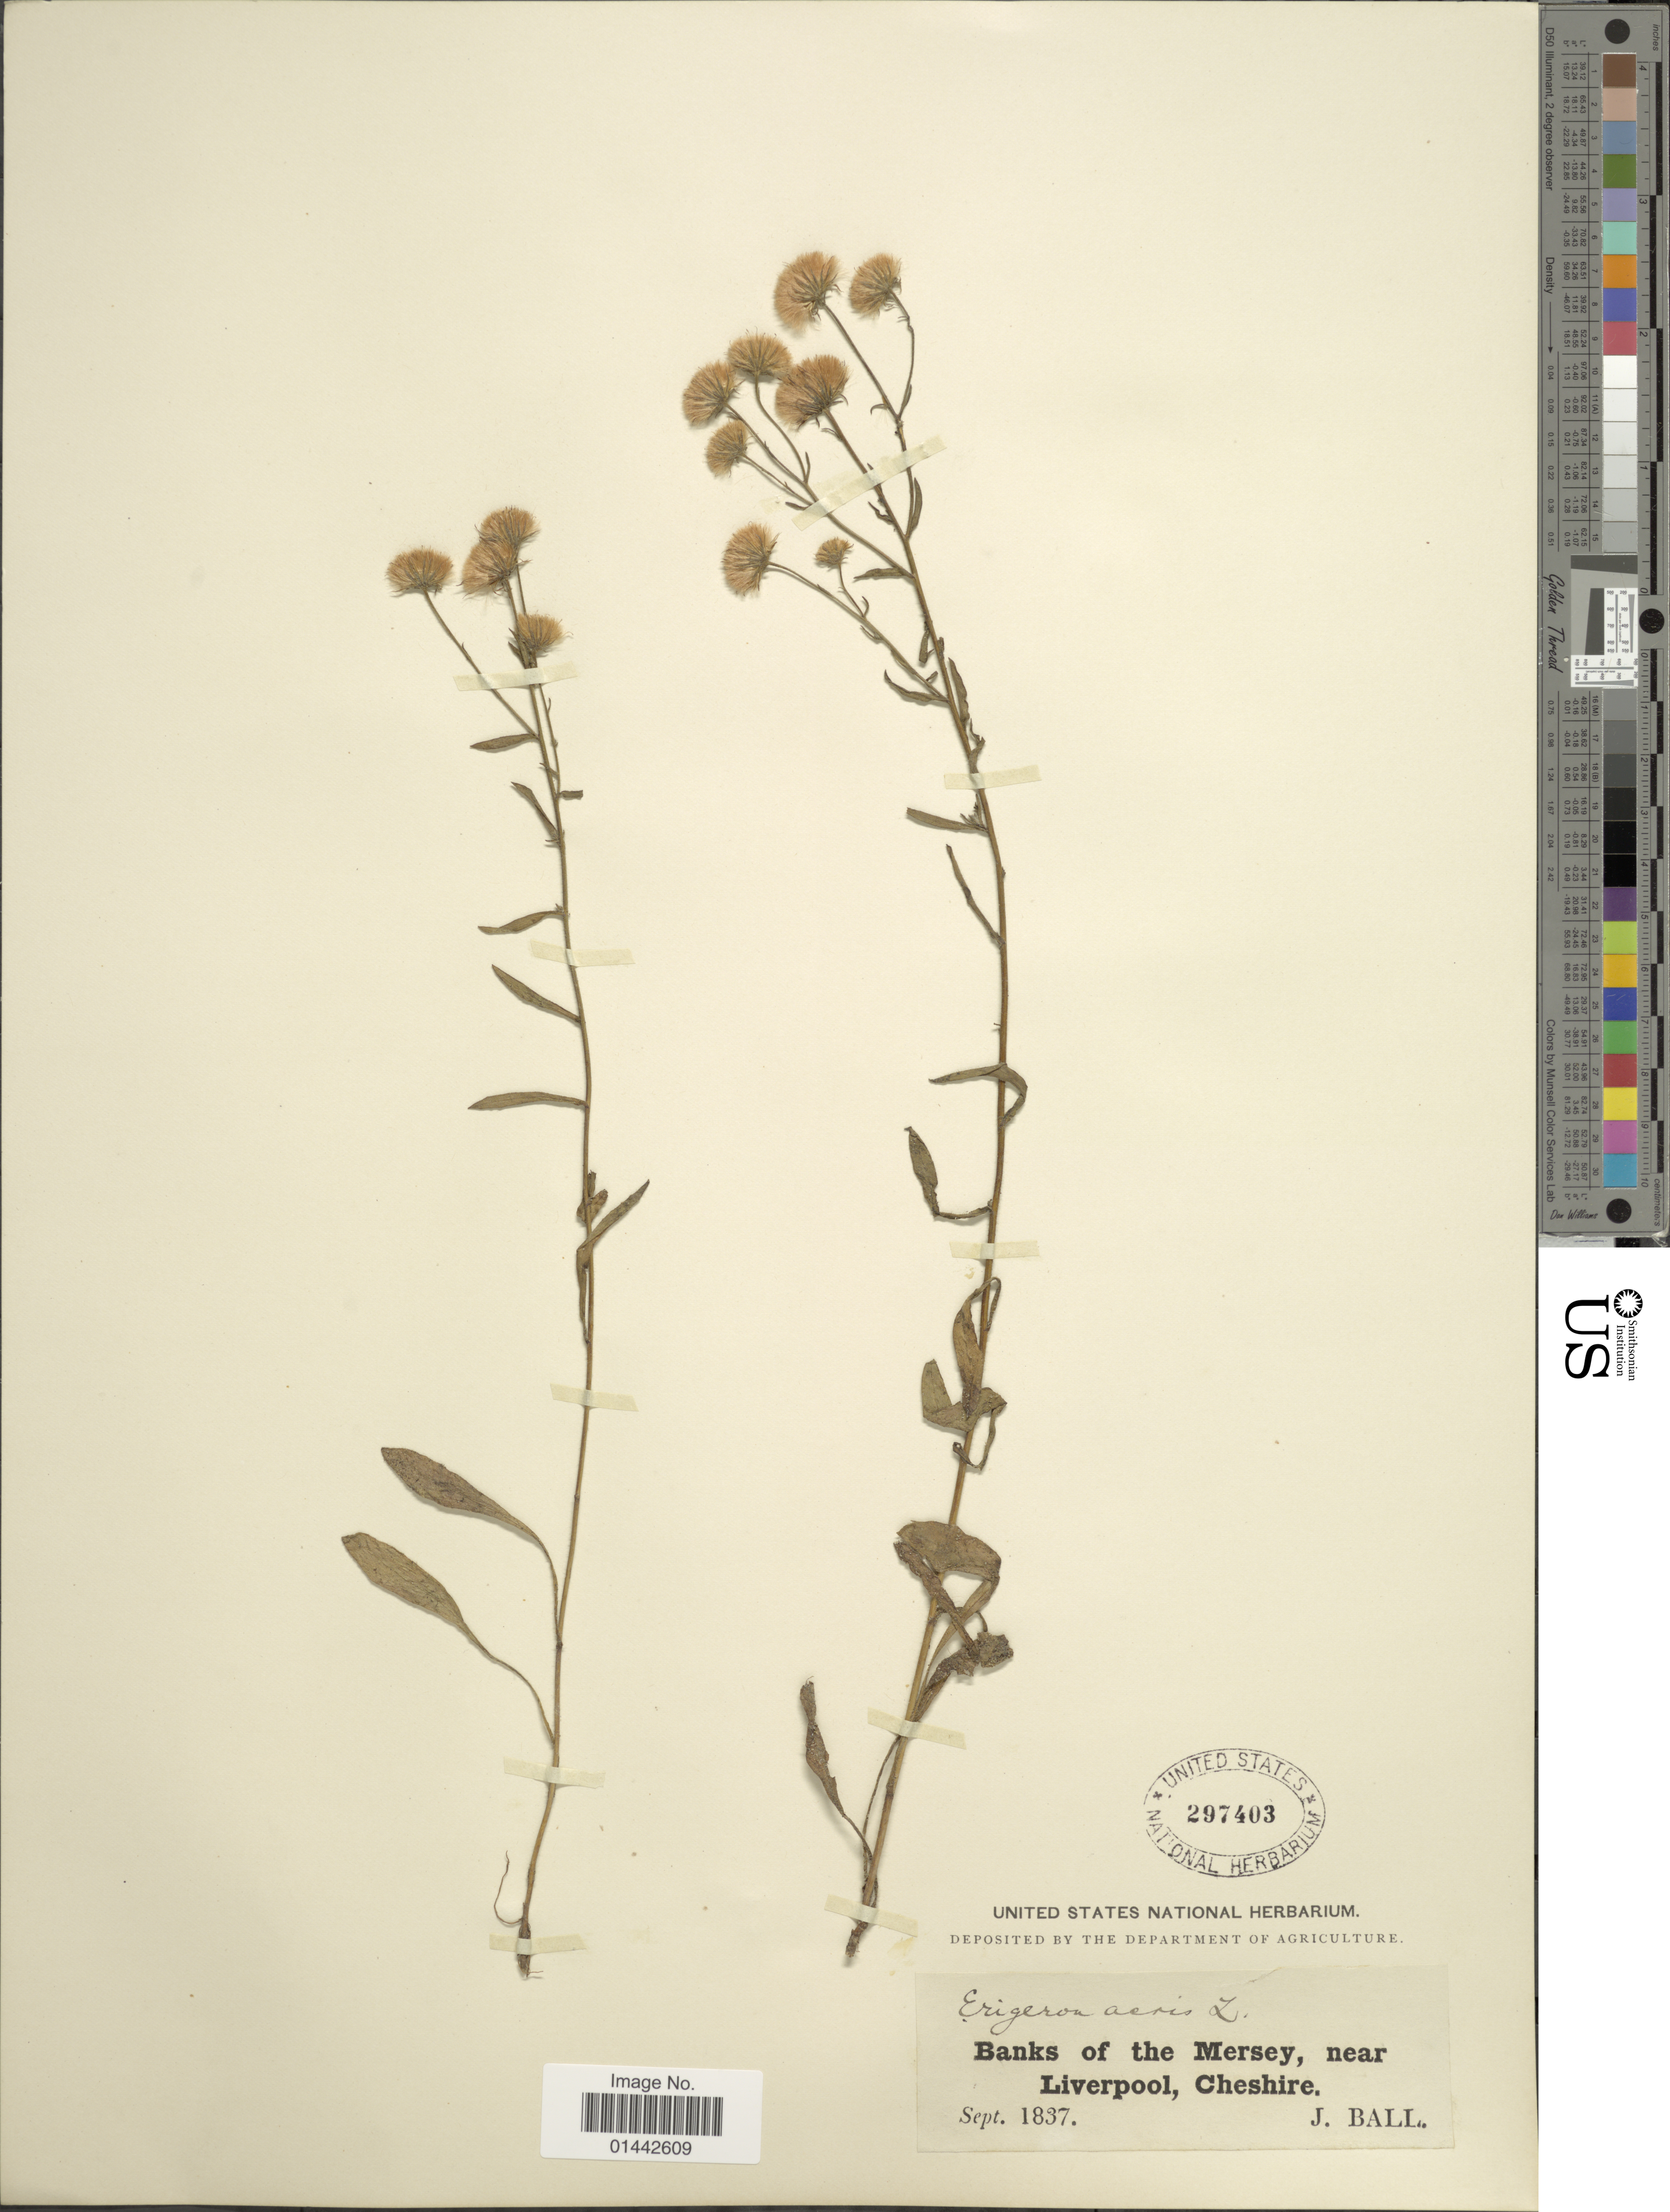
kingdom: Plantae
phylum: Tracheophyta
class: Magnoliopsida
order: Asterales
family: Asteraceae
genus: Erigeron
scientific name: Erigeron acris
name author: L.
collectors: J. Ball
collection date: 1837-09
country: United Kingdom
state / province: England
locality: Banks of the Mersey, near Liverpool, Cheshire.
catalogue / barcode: US 297403